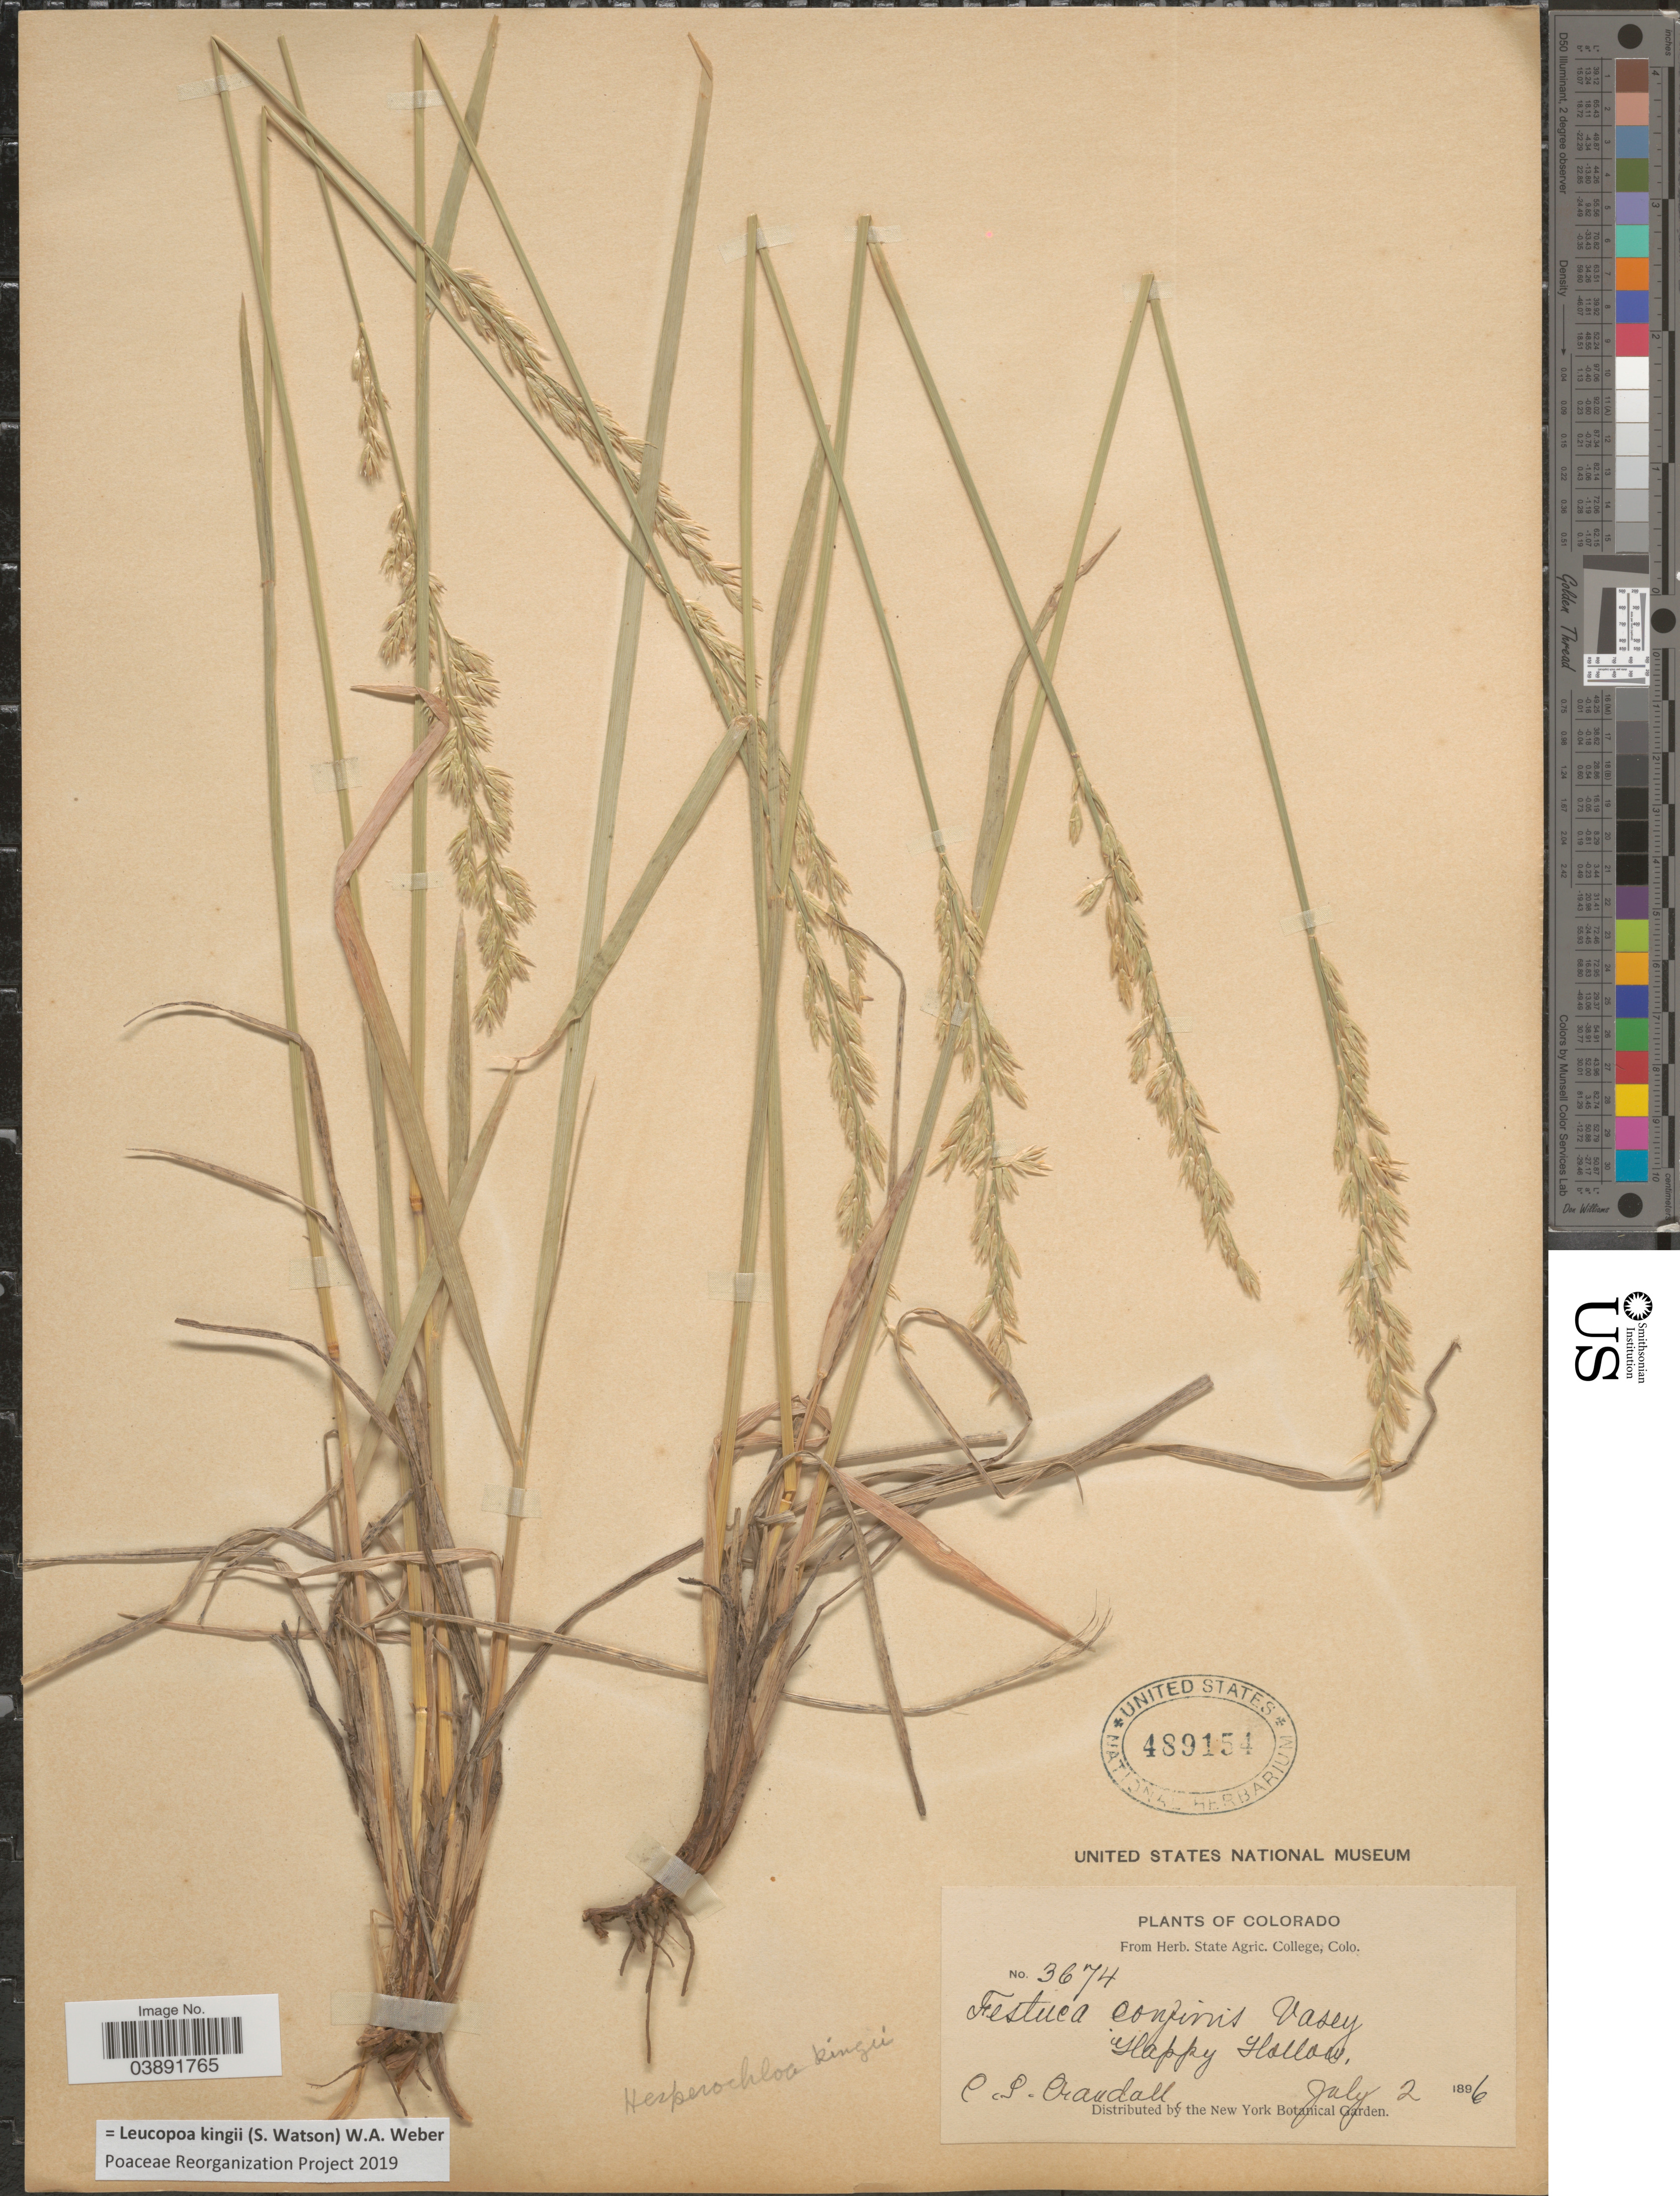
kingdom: Plantae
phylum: Tracheophyta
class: Liliopsida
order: Poales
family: Poaceae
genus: Hesperochloa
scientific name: Hesperochloa kingii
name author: (S. Watson) Rydb.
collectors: C. Crandall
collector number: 3674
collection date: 1896-07-02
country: United States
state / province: Colorado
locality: Happy Hollow.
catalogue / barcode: US 489154